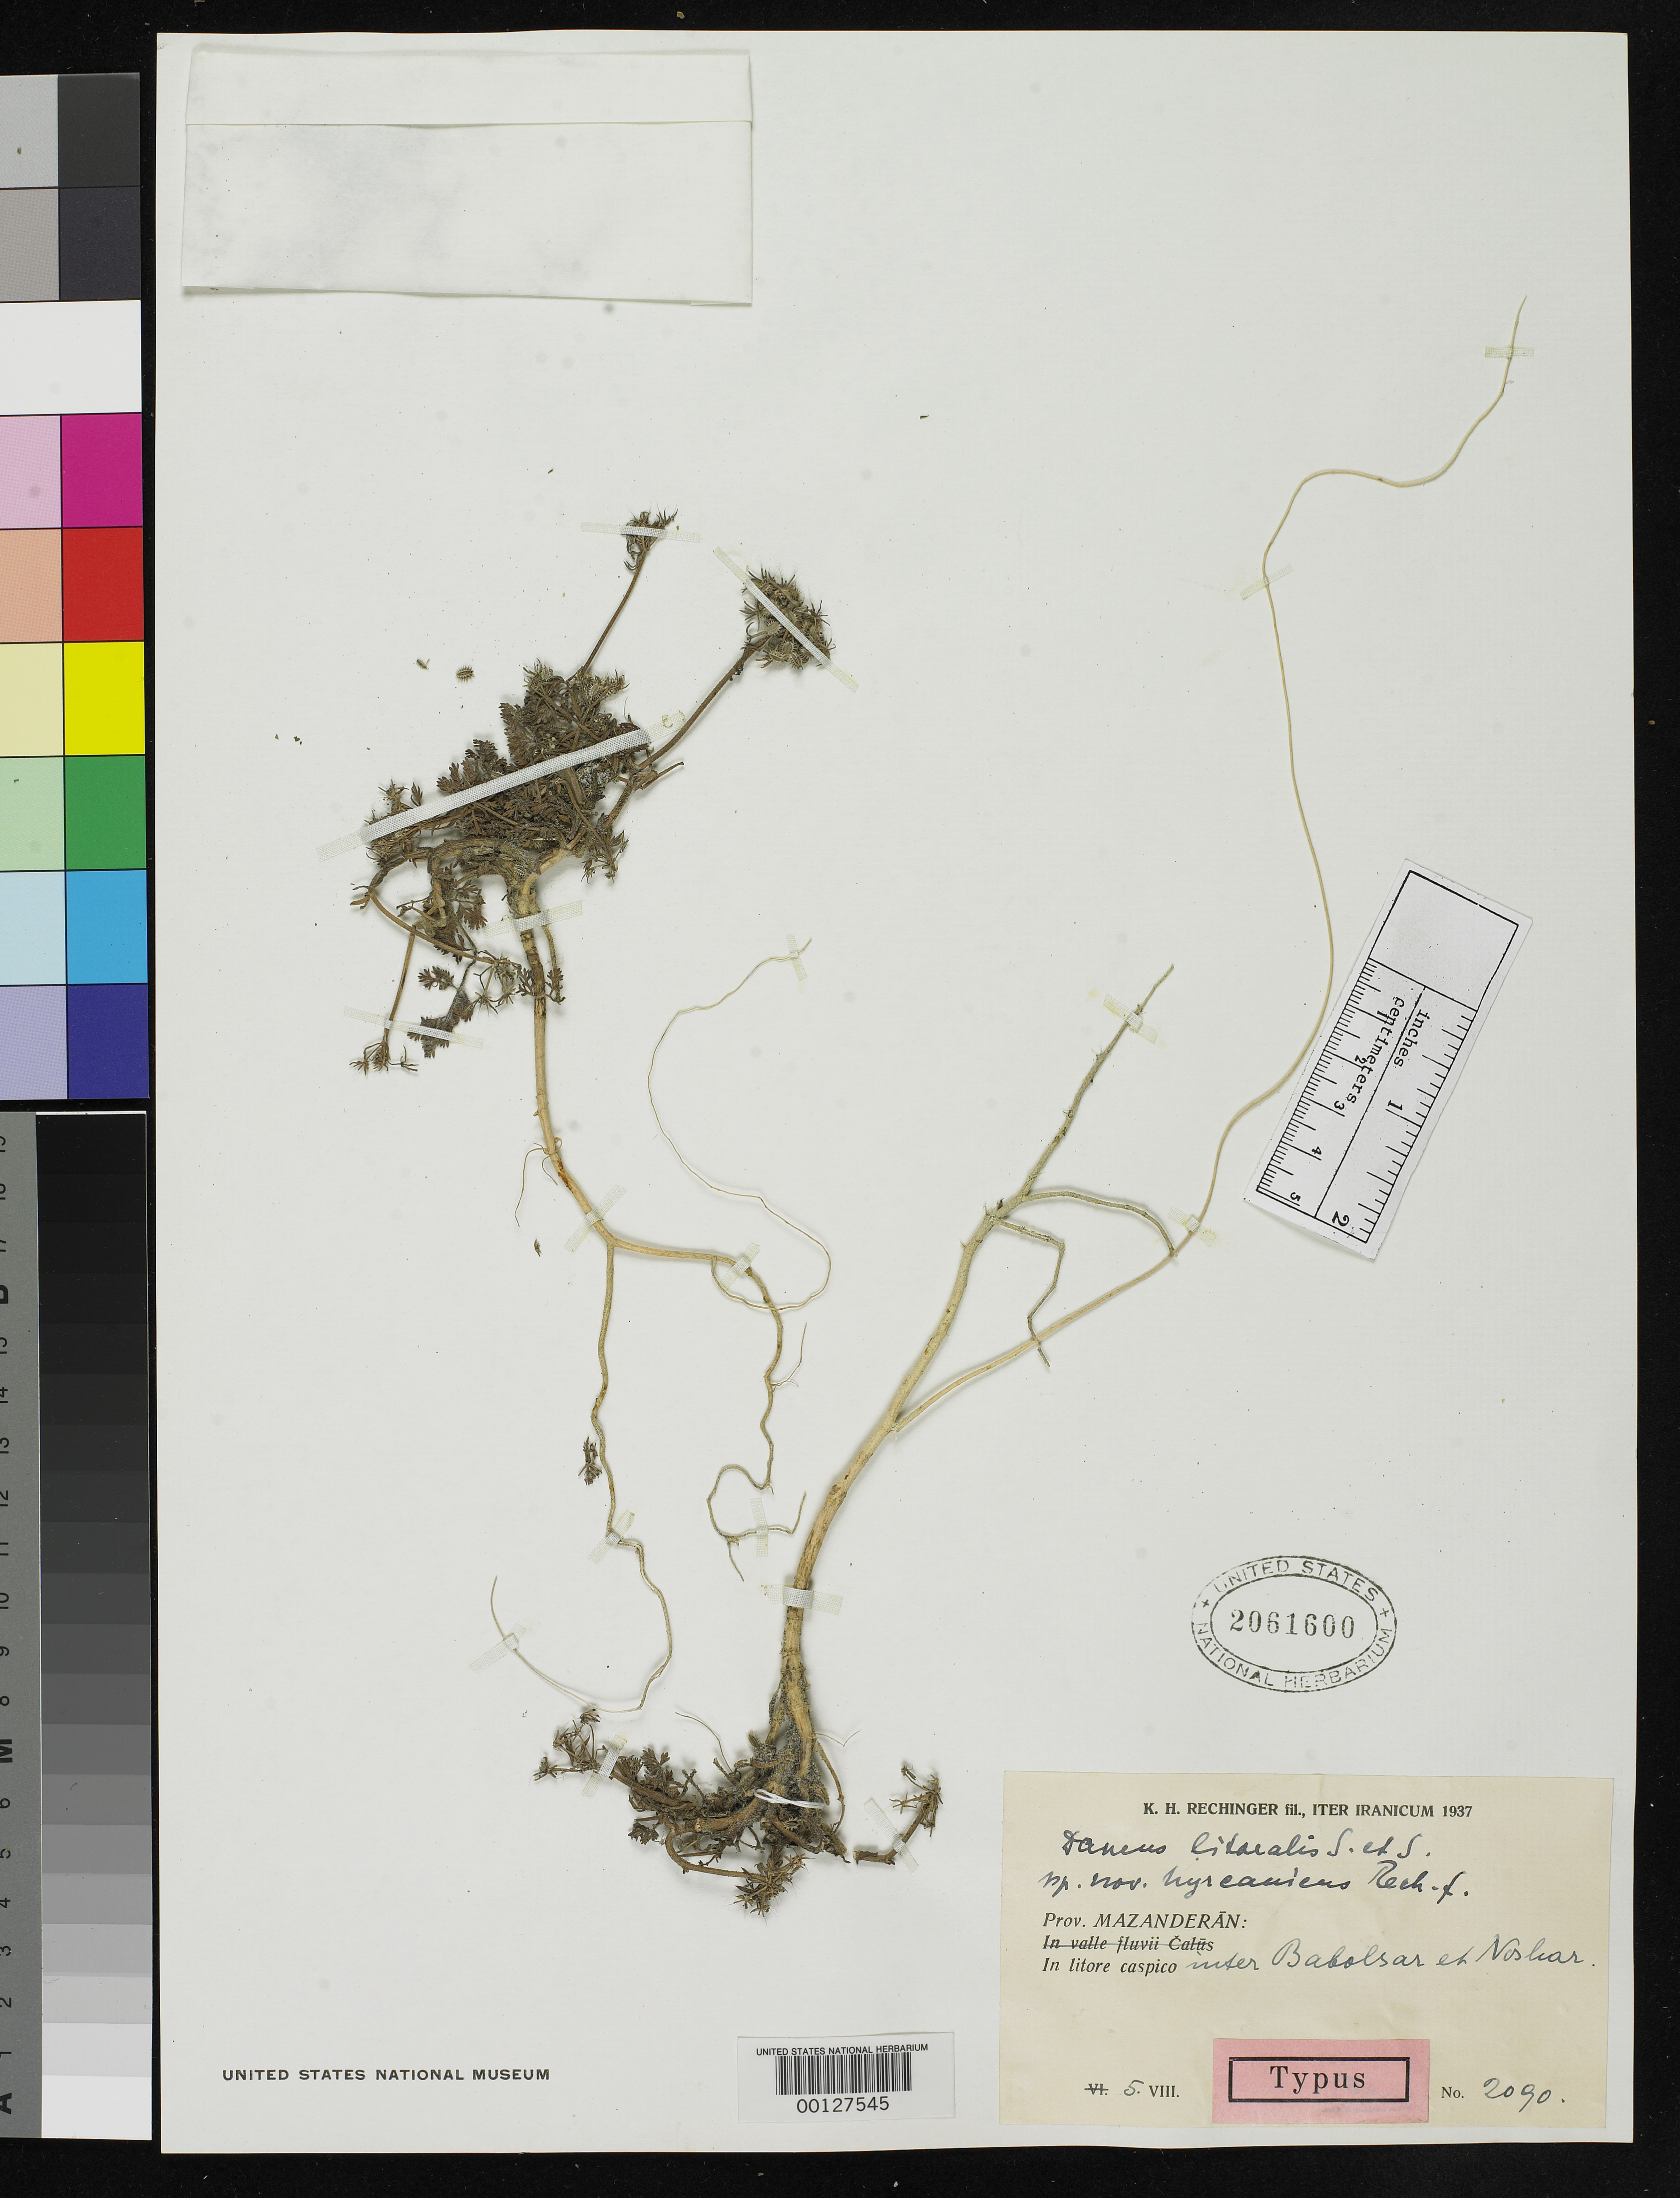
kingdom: Plantae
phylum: Tracheophyta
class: Magnoliopsida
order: Apiales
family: Apiaceae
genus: Daucus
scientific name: Daucus litoralis subsp. hyrcanicus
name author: Rech. f.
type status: Type Collection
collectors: K. H. Rechinger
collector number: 2090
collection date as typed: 1937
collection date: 1937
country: Iran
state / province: Mazandaran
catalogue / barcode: US 2061600